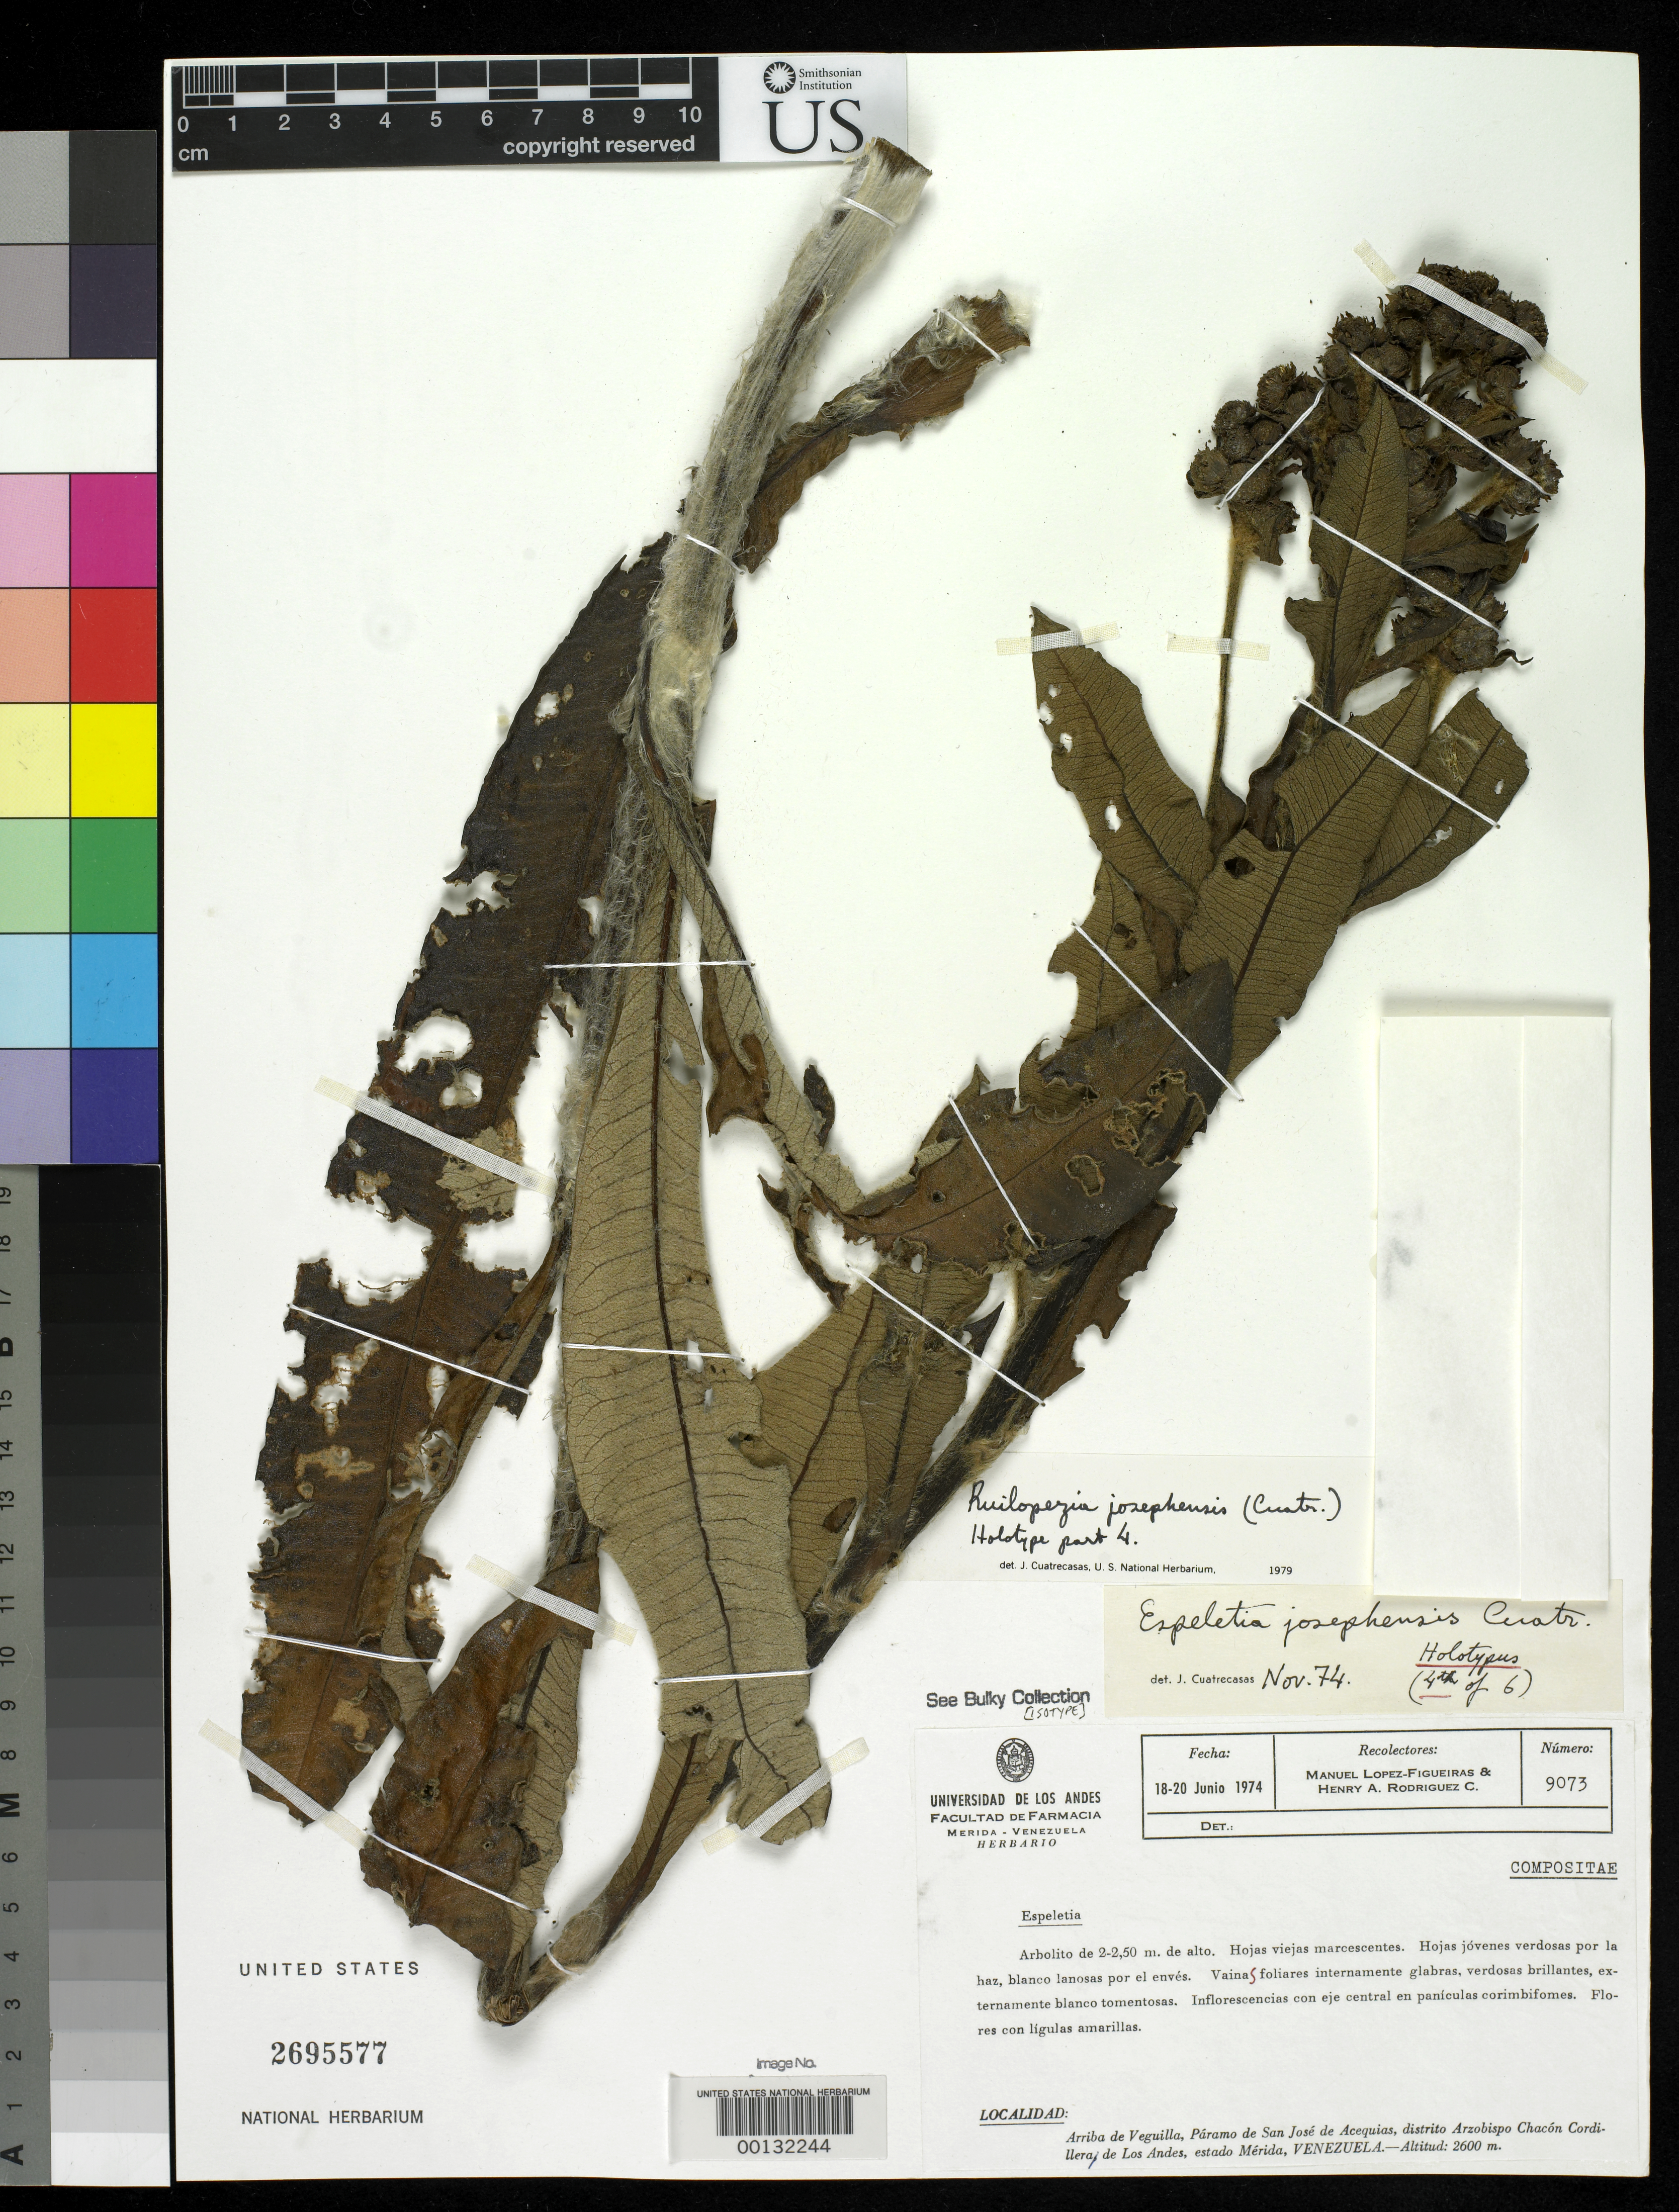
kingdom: Plantae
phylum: Tracheophyta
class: Magnoliopsida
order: Asterales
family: Asteraceae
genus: Espeletia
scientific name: Espeletia josephensis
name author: Cuatrec.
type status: Holotype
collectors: M. López Figueiras & H. A. Rodriguez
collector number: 9073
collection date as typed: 18 Jun 1974 to 20 Jun 1974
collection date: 1974-06-18/1974-06-20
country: Venezuela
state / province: Mérida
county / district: Arzobispo Chacón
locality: Arriba de Veguilla, Páramo de San Jose de Acequias.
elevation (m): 2600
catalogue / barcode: US 2695577